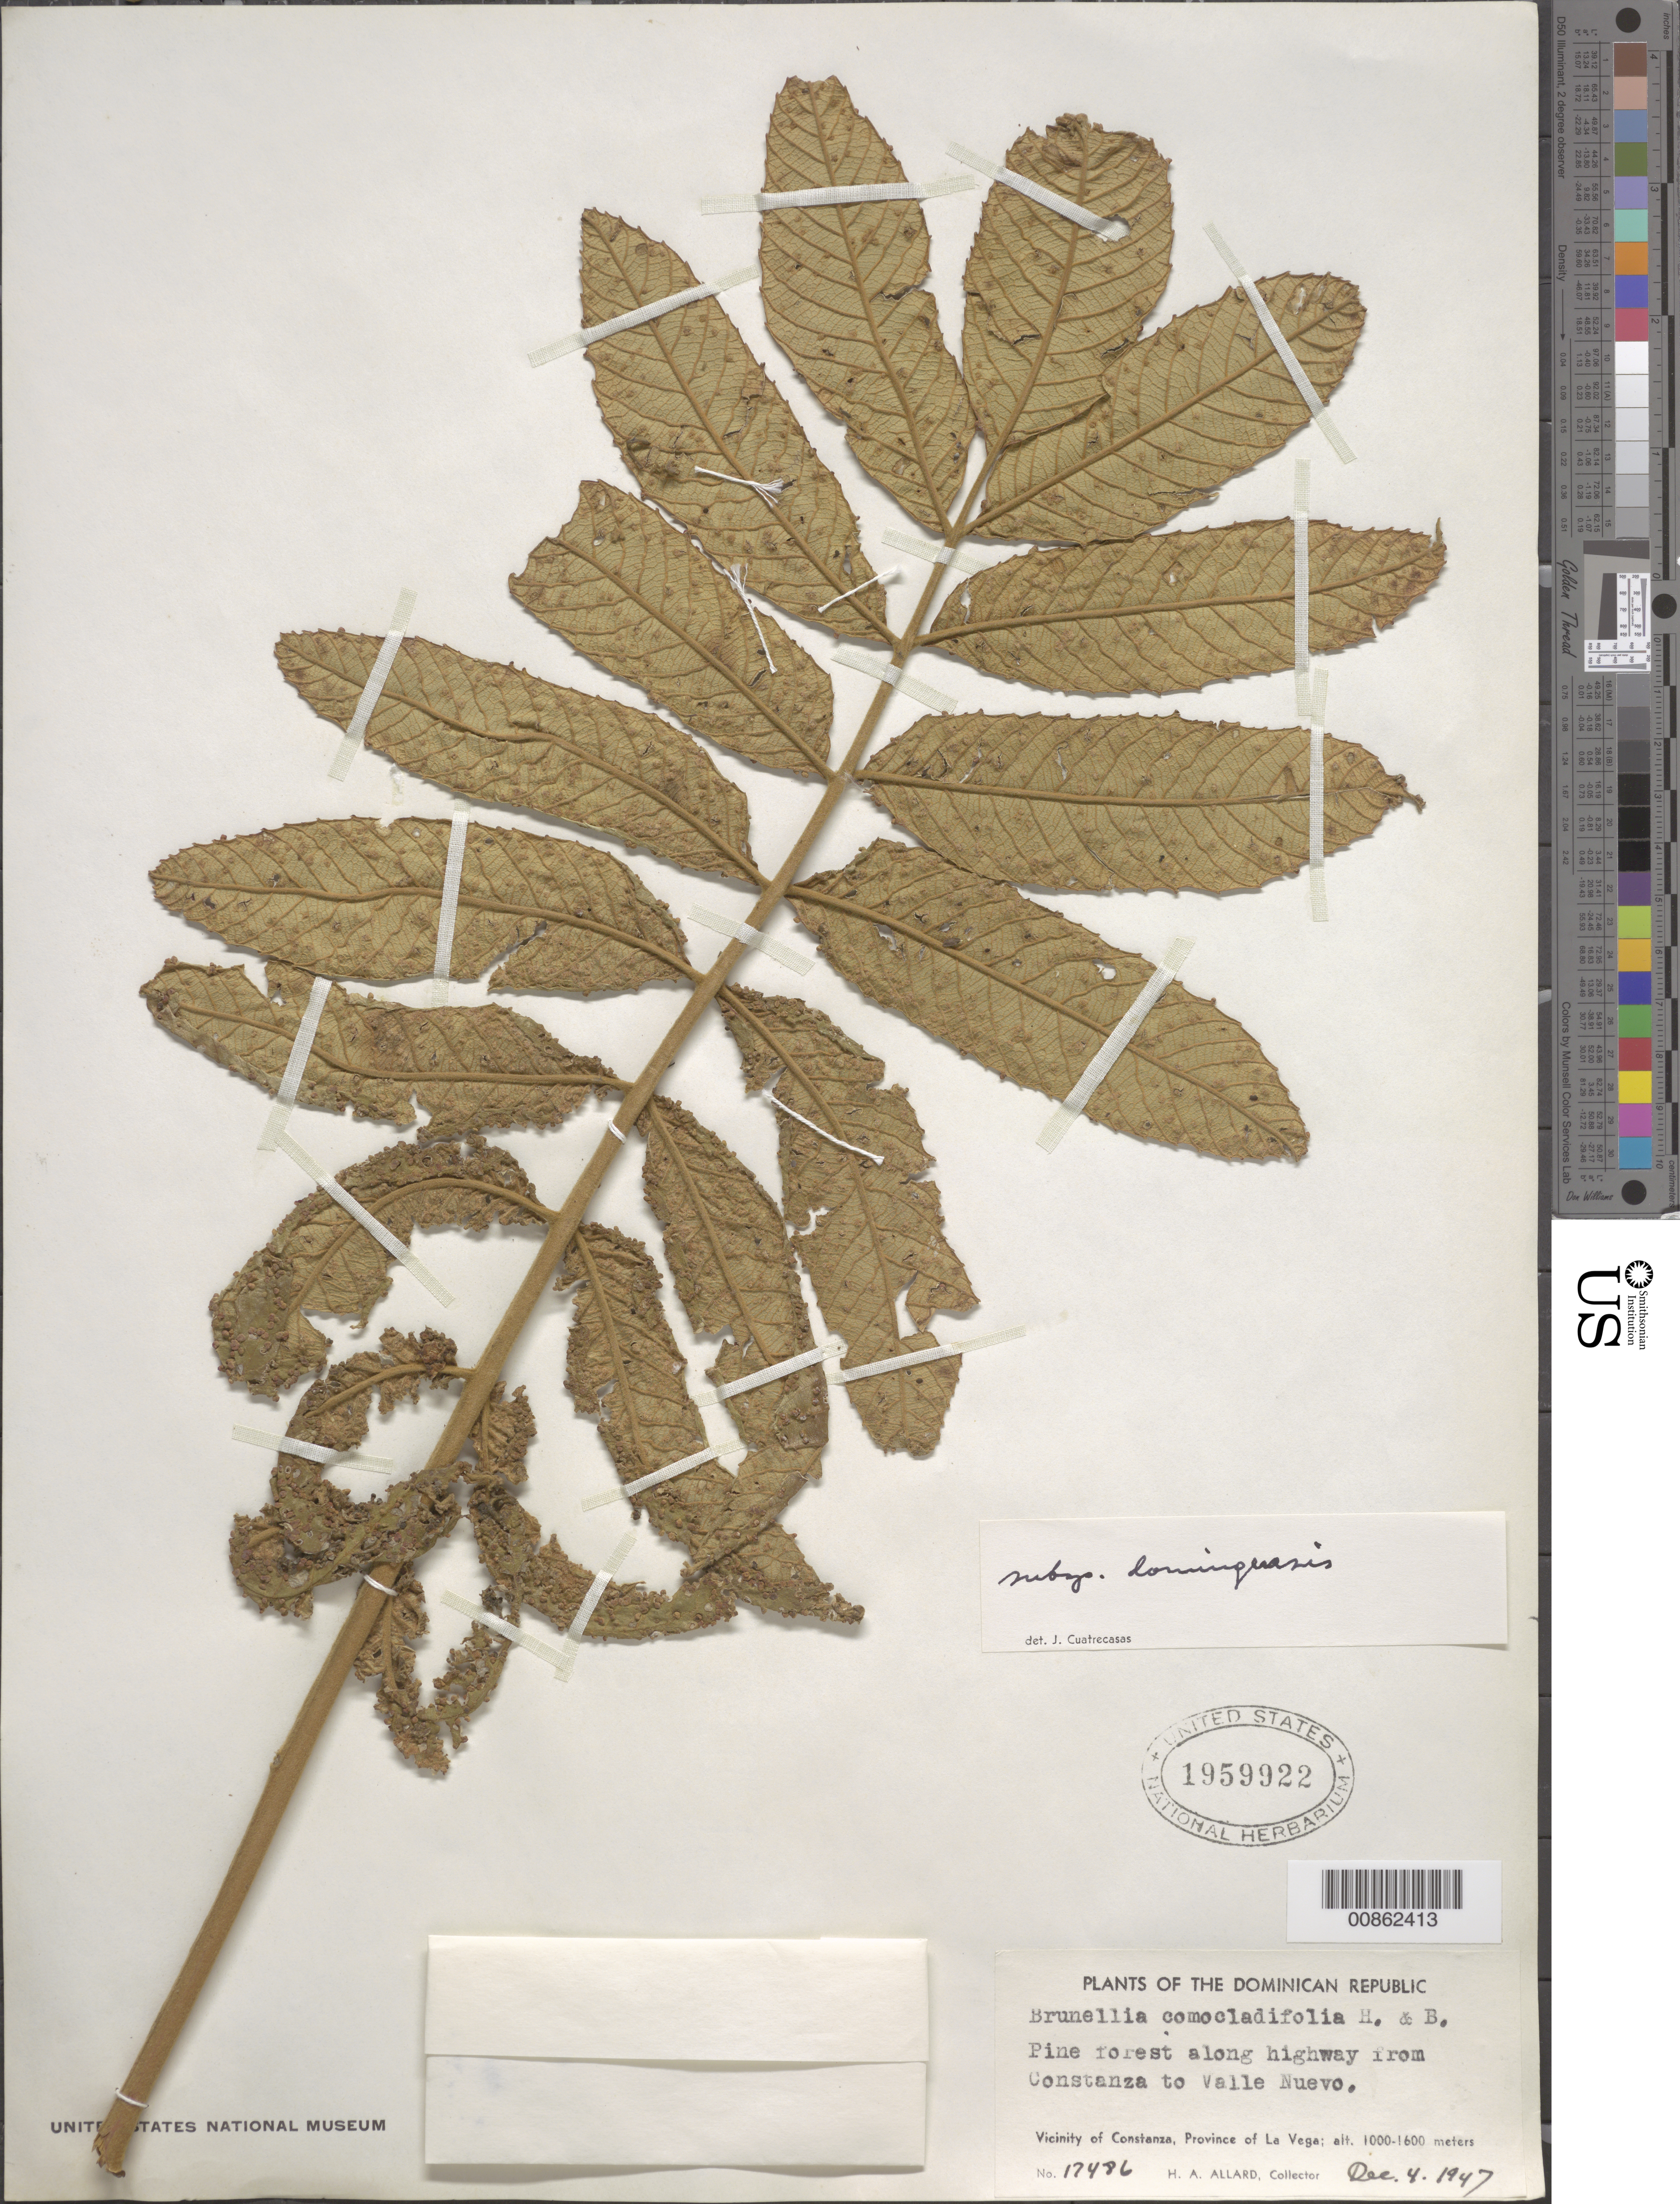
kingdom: Plantae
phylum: Tracheophyta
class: Magnoliopsida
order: Oxalidales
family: Brunelliaceae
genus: Brunellia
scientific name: Brunellia comocladifolia subsp. domingensis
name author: Cuatrec.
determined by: Cuatrecasas, J.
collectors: H. A. Allard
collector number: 17486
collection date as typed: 04 Dec 1947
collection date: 1947-12-04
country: Dominican Republic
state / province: La Vega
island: Hispaniola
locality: Along highway from Constanza to Valle Nuevo.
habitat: Pine forest.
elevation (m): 1000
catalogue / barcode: US 1959922